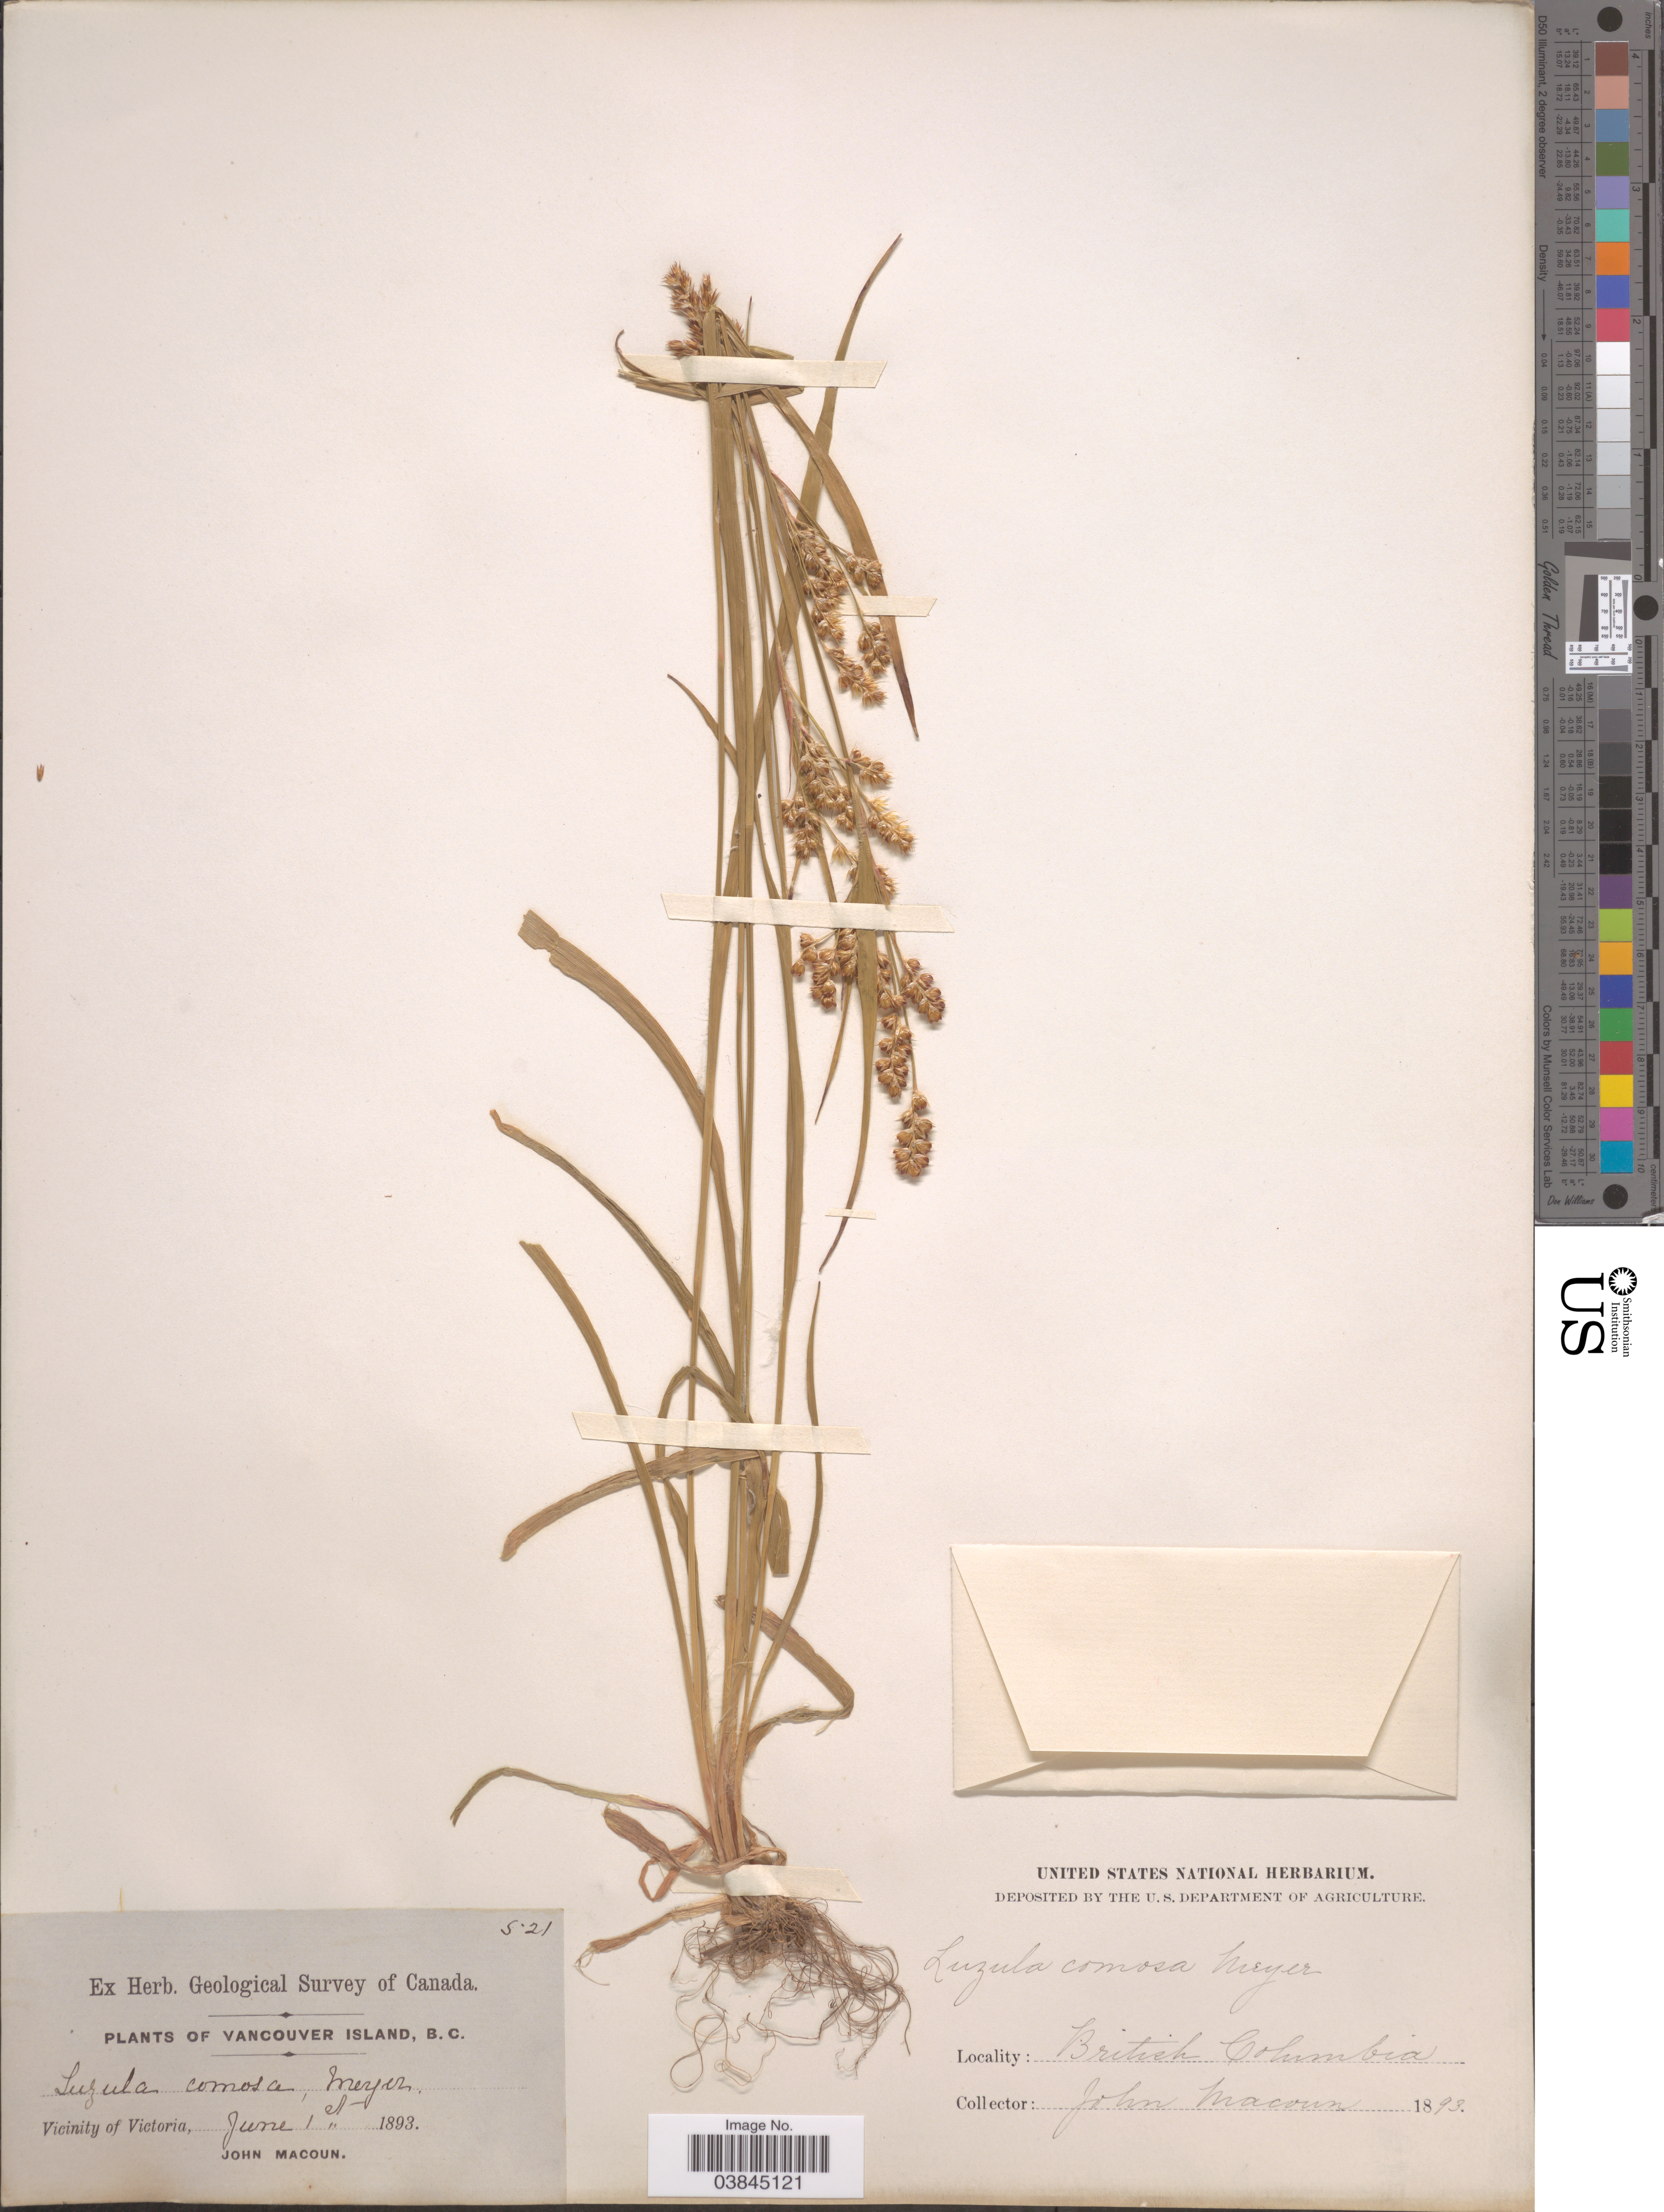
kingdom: Plantae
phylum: Tracheophyta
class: Liliopsida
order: Poales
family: Juncaceae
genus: Luzula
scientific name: Luzula campestris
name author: (L.) DC.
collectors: J. Macoun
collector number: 521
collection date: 1893-06-01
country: Canada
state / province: British Columbia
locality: Vancouver Island. Vicinity of Victoria.